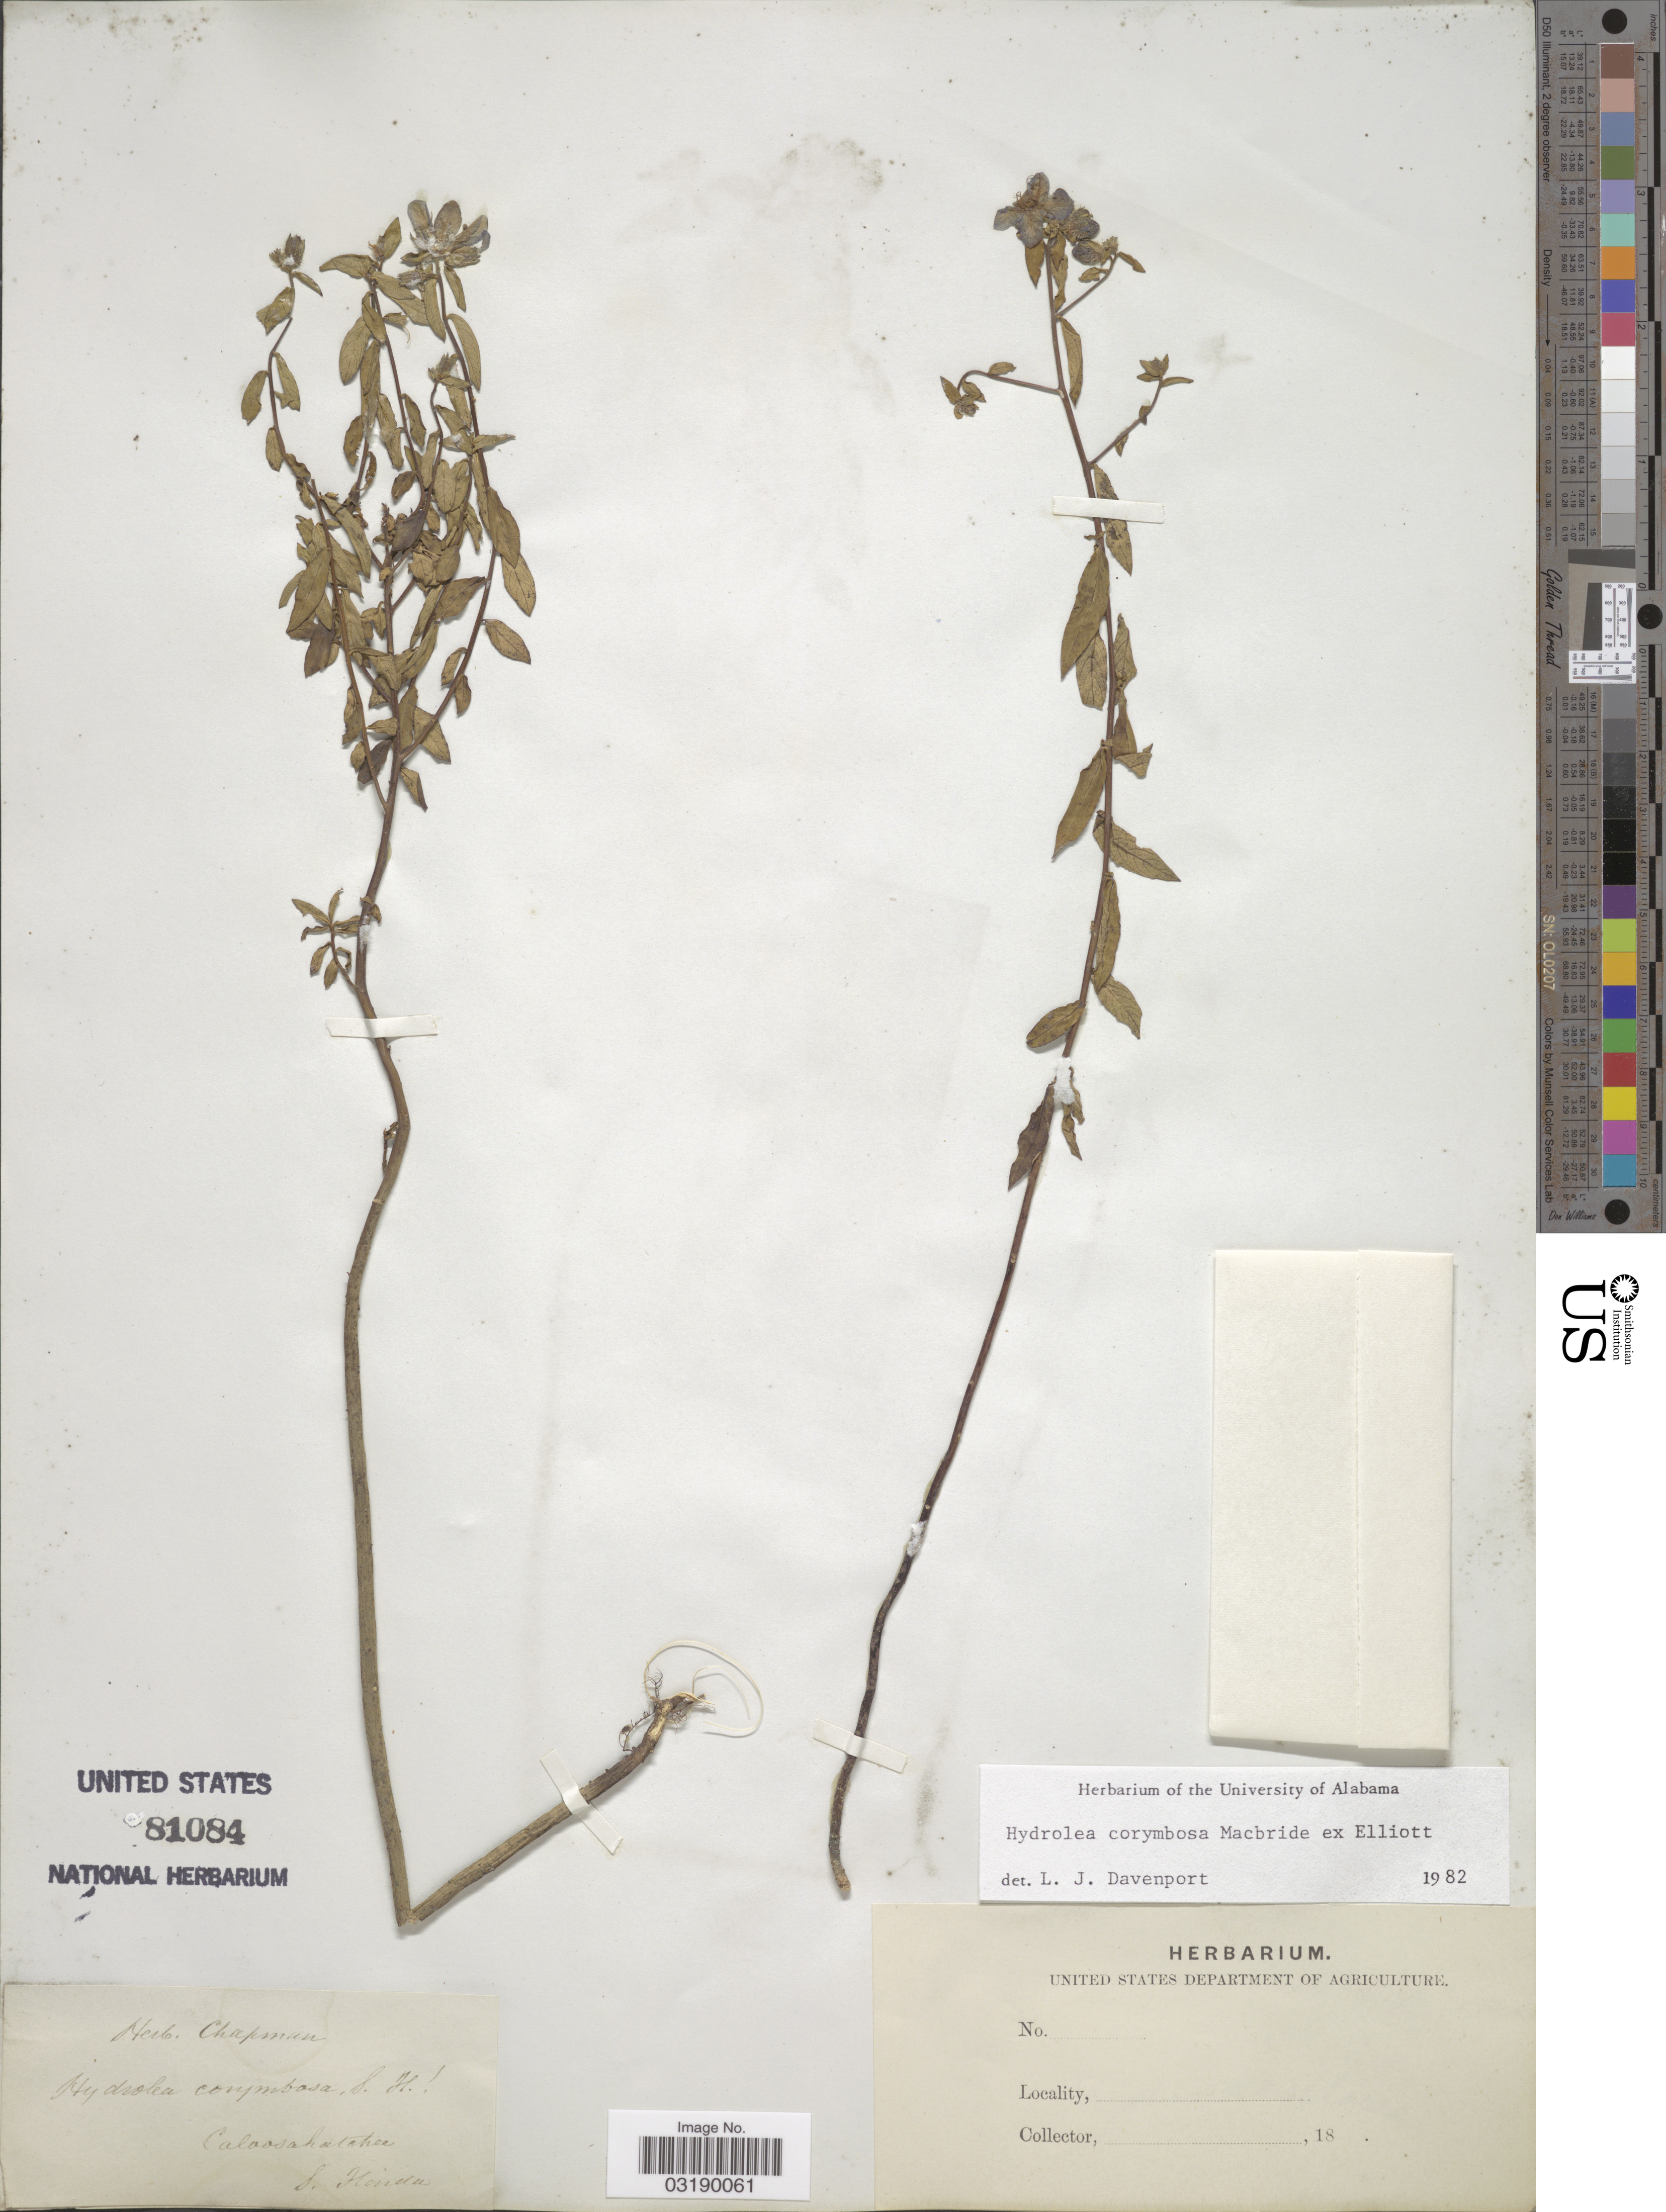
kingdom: Plantae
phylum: Tracheophyta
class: Magnoliopsida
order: Solanales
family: Hydroleaceae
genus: Hydrolea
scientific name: Hydrolea corymbosa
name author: J. Macbr. ex Elliott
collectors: ex herb. Chapman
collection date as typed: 18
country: United States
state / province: Florida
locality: Caloosahatchee. S. Florida.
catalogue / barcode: US 81084